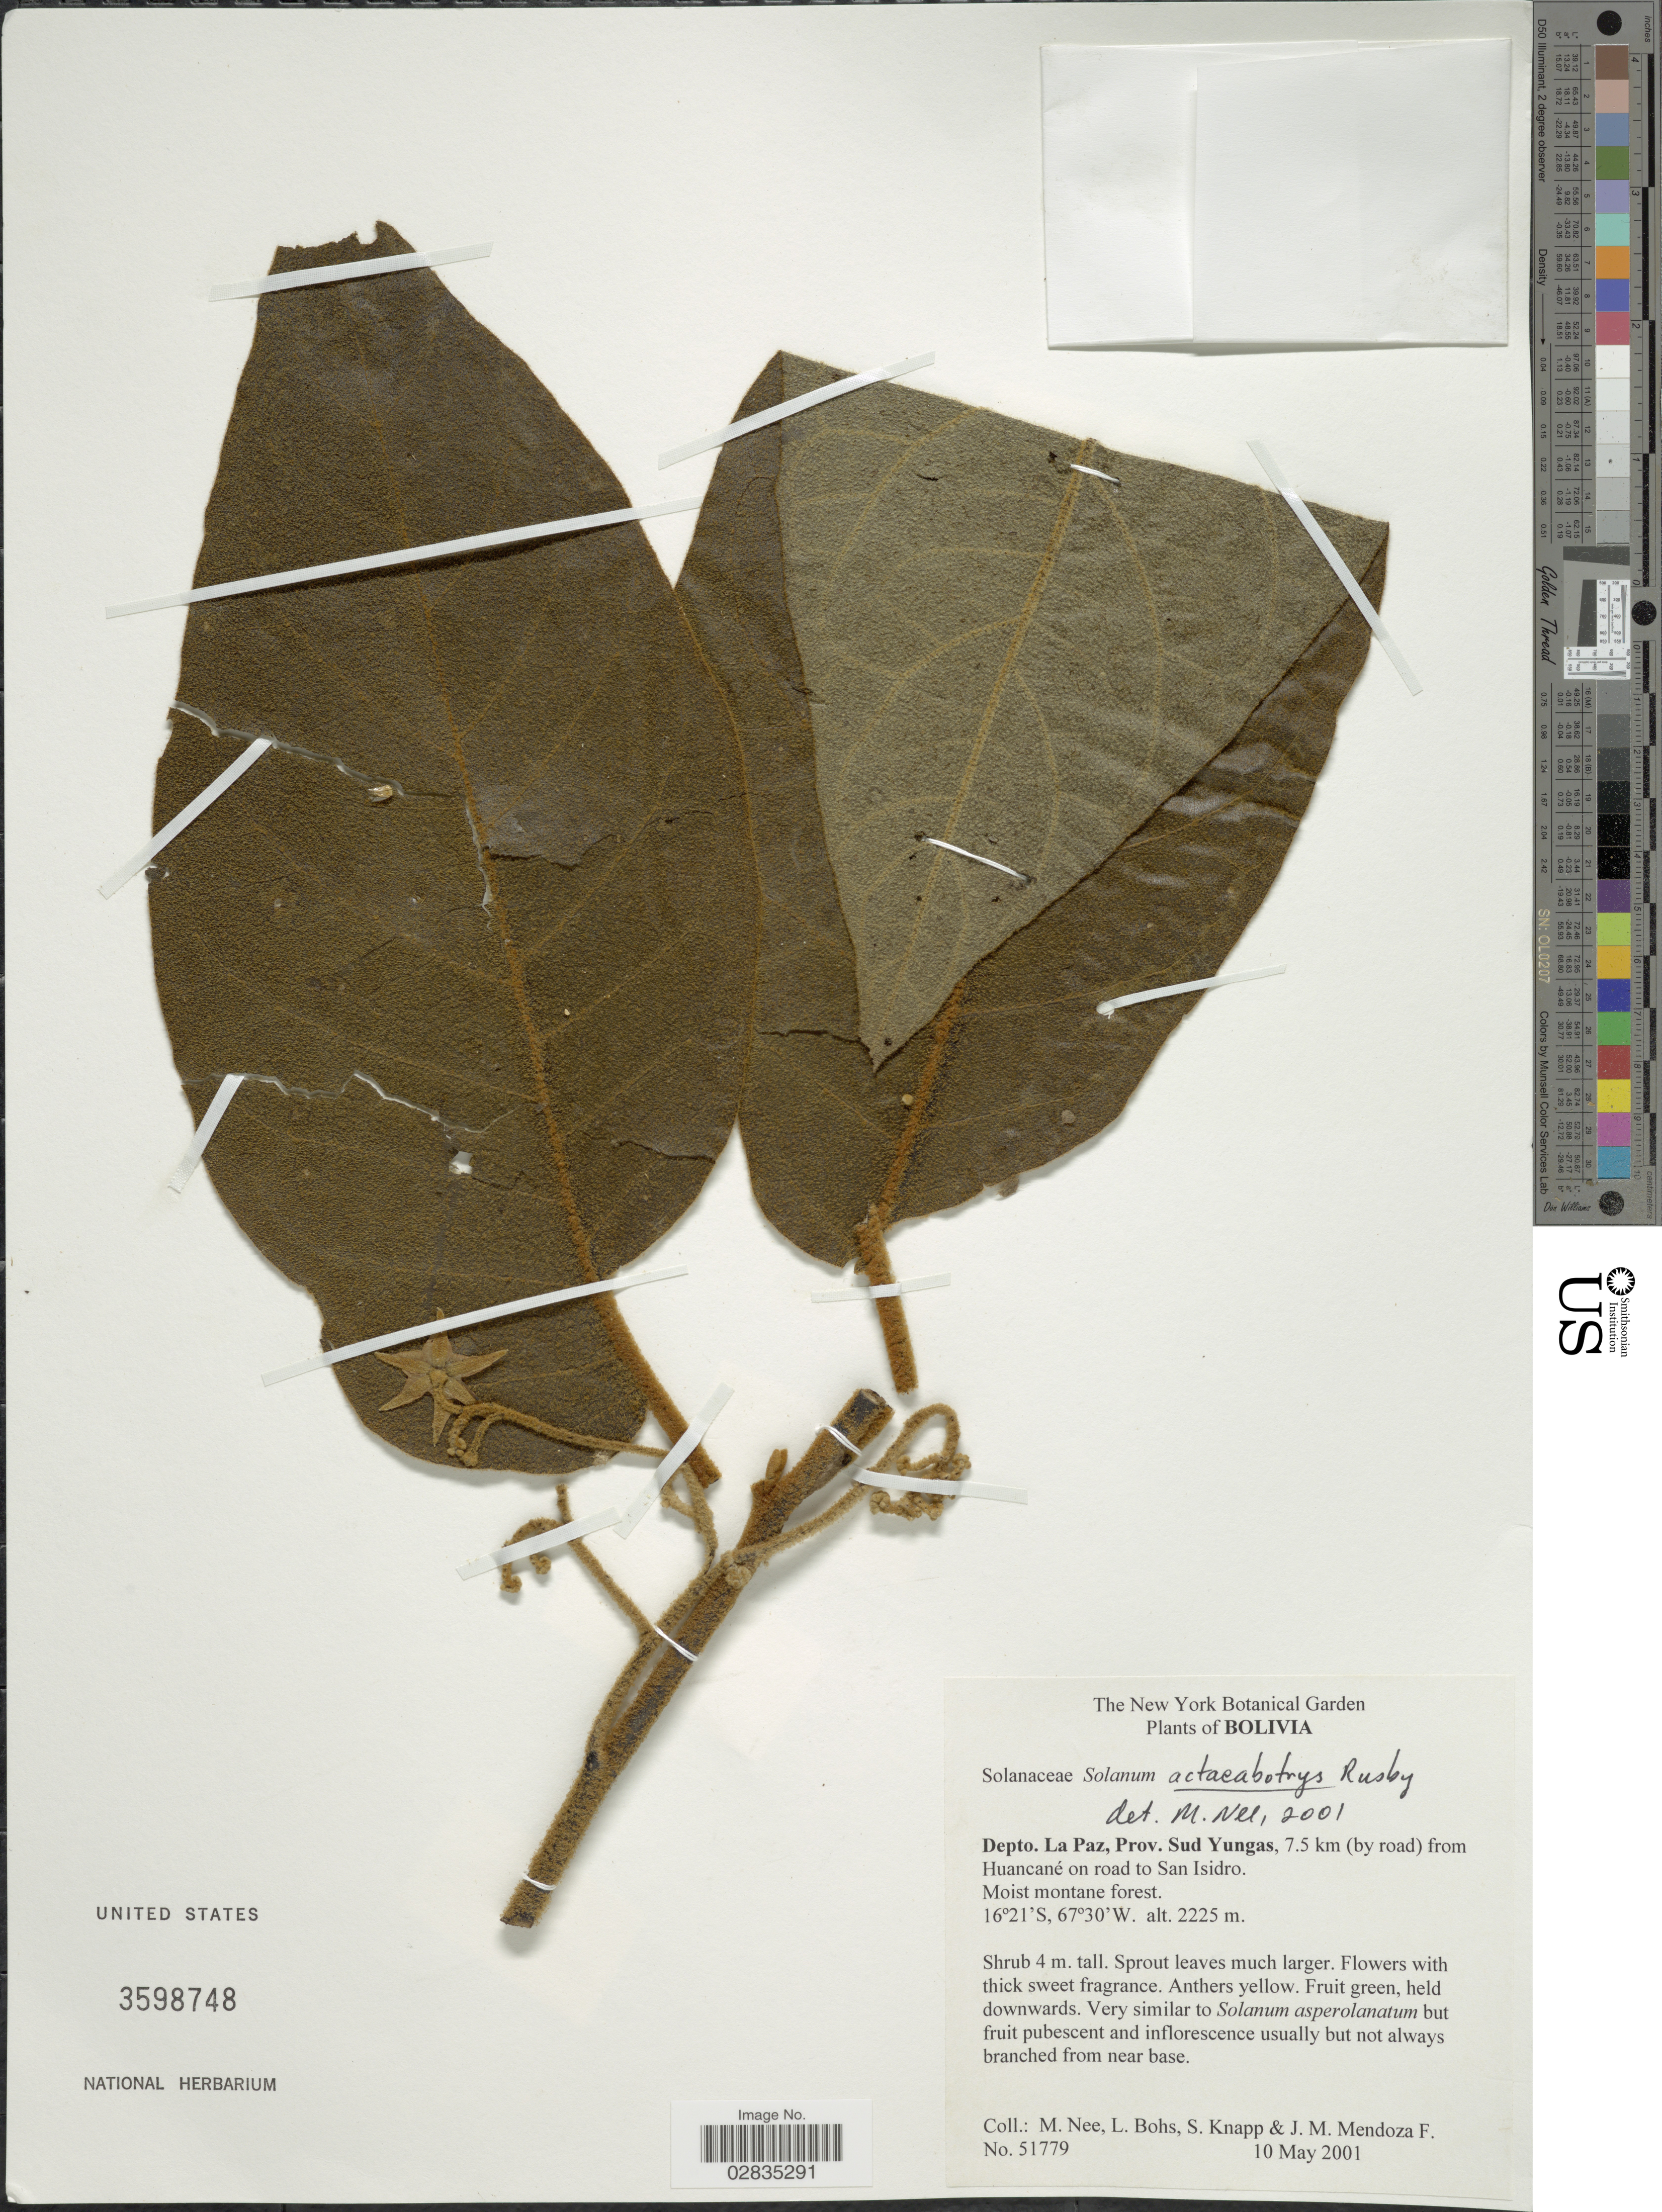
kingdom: Plantae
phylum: Tracheophyta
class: Magnoliopsida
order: Solanales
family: Solanaceae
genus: Solanum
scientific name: Solanum actaeabotrys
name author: Rusby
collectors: M. Nee, L. A. Bohs, S. Knapp & J. M. Mendoza F.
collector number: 51779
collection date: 2001-05-10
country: Bolivia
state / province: La Paz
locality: Depto. La Paz, Prov. Sud Yungas, 7.5 km (by road) from Huancané on road to San Isidro.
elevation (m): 2225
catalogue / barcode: US 3598748